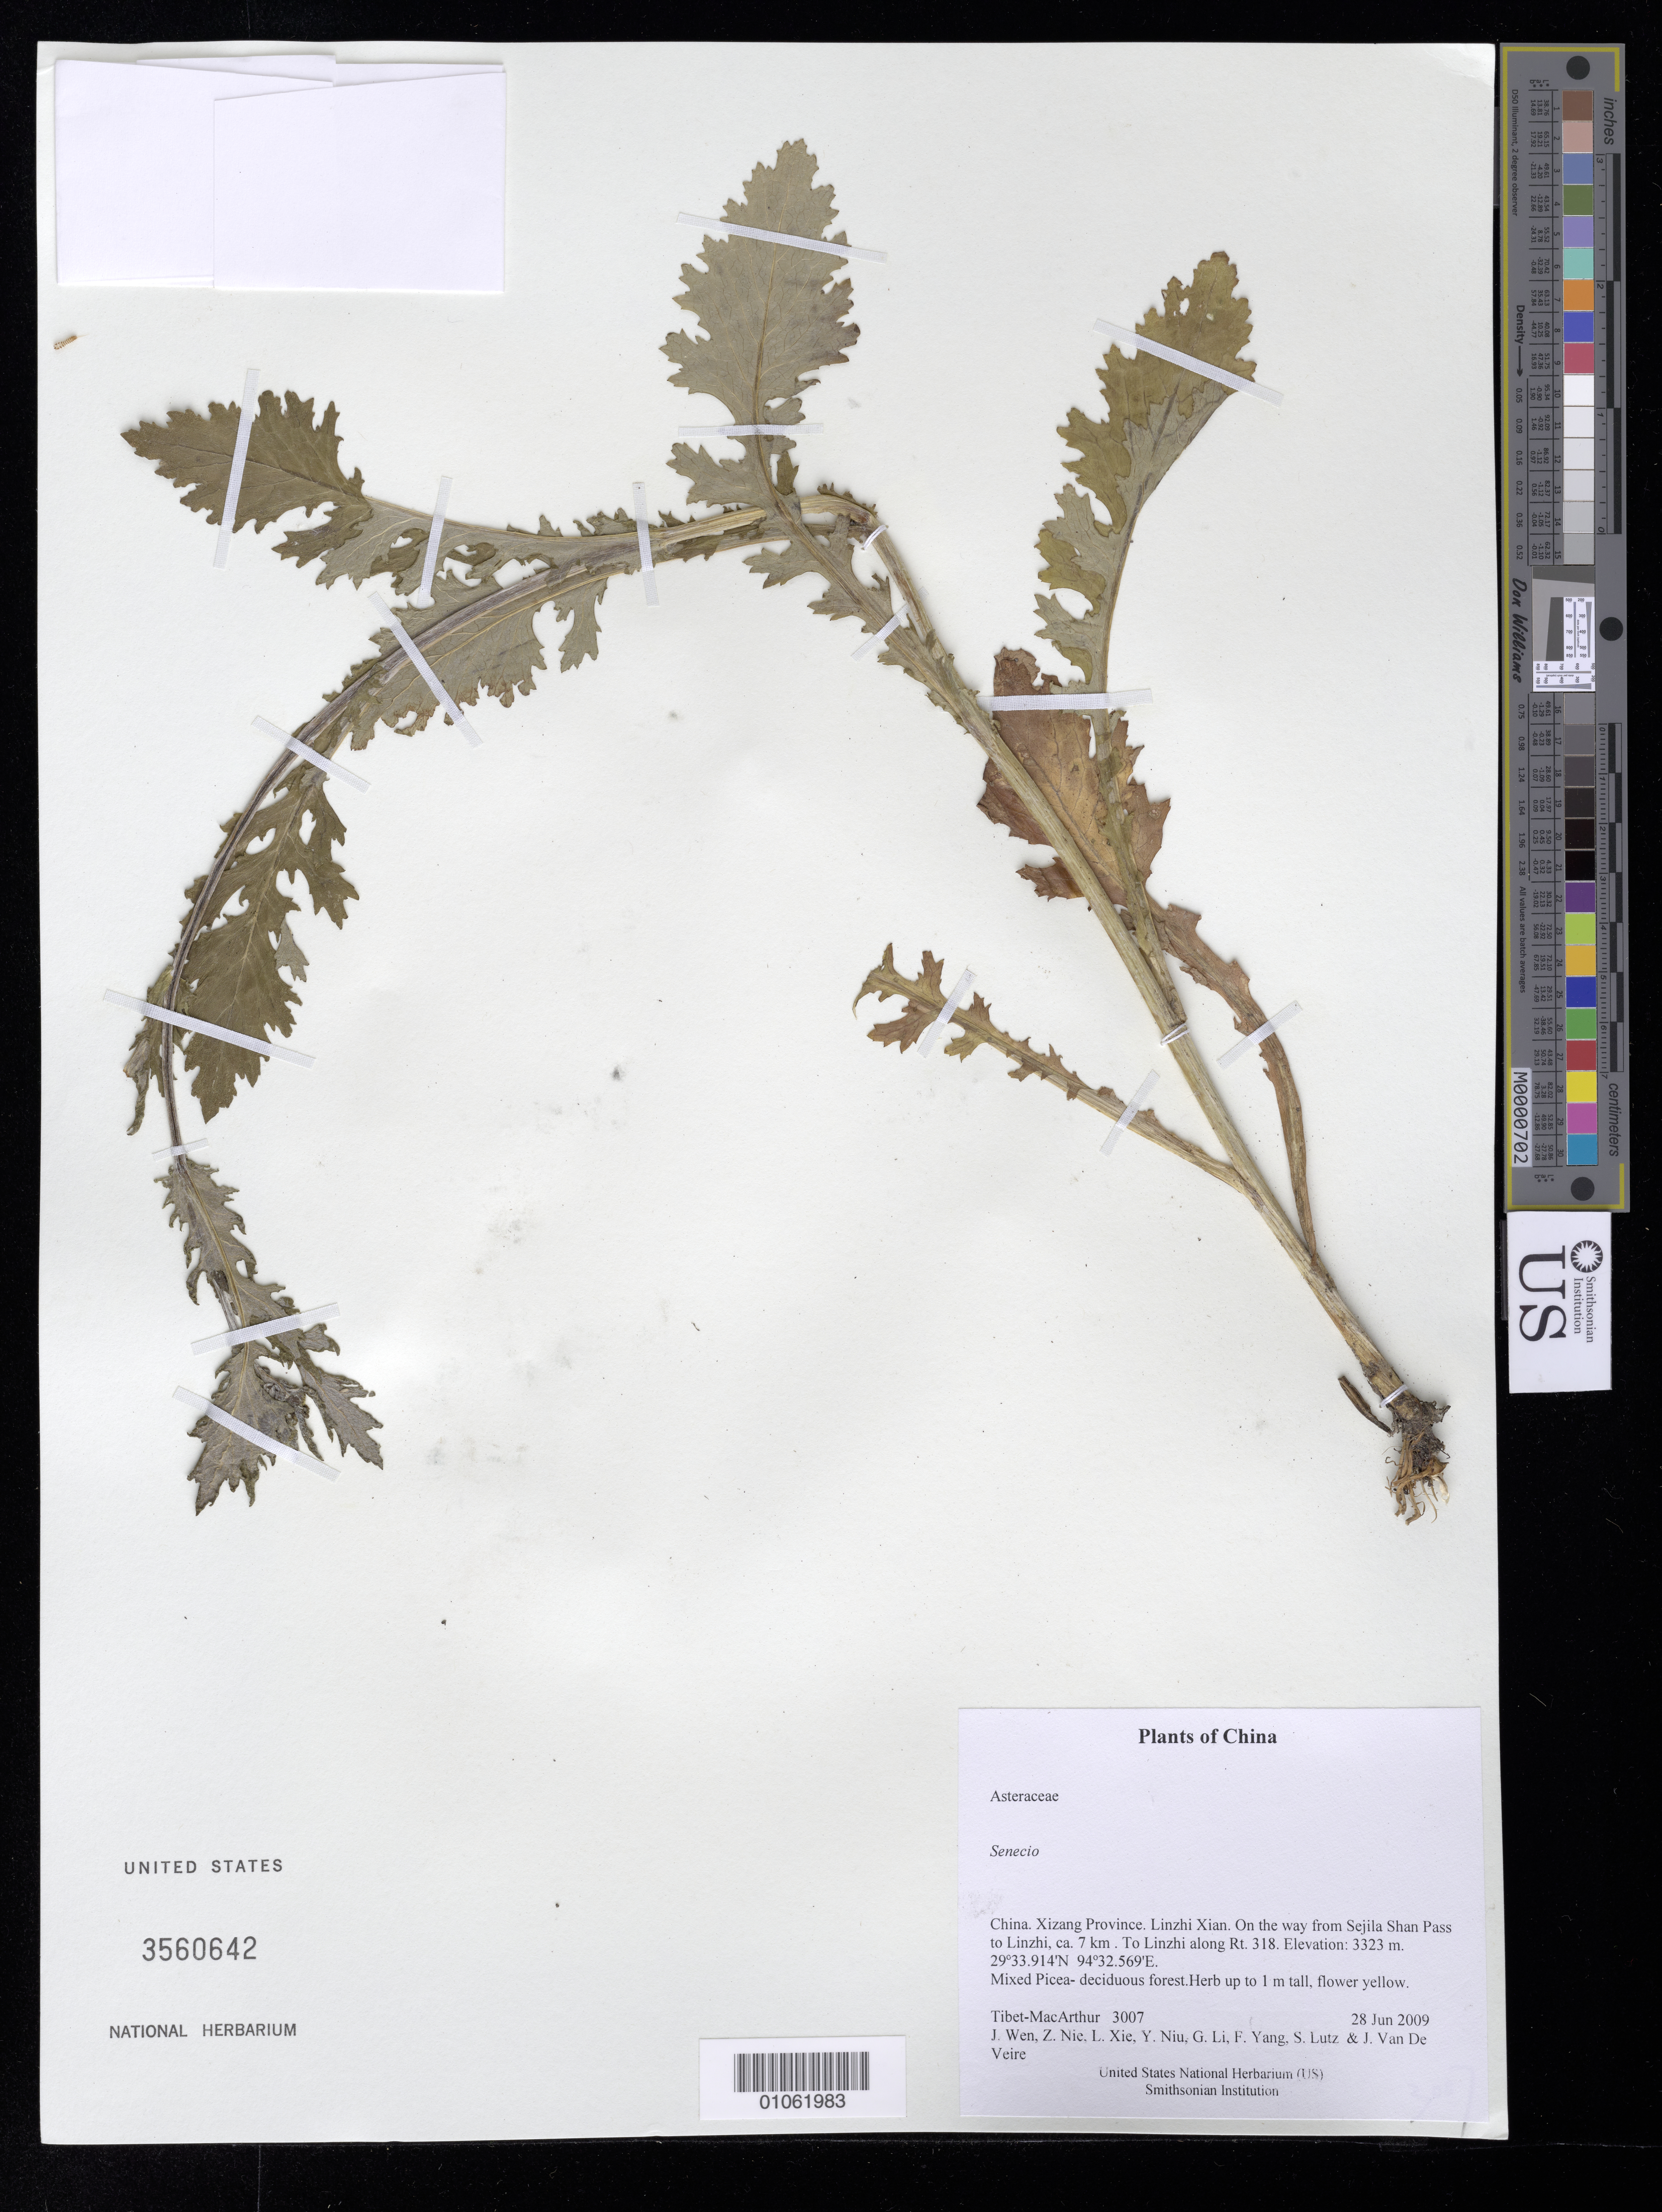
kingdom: Plantae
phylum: Tracheophyta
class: Magnoliopsida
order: Asterales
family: Asteraceae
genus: Senecio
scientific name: Senecio sp.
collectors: Tibet-MacArthur, J. Wen, Z. Nie, L. Xie, Y. Niu, G. Li, F. Yang, S. Lutz & J. Van De Veire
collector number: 3007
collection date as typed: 28 Jun 2009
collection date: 2009-06-28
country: China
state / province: Xizang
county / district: Linzhi Xian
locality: On the way from Sejila Shan Pass to Linzhi, ca. 7 km . To Linzhi along Rt. 318.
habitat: Mixed Picea- deciduous forest.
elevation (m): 3323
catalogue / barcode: US 3560642